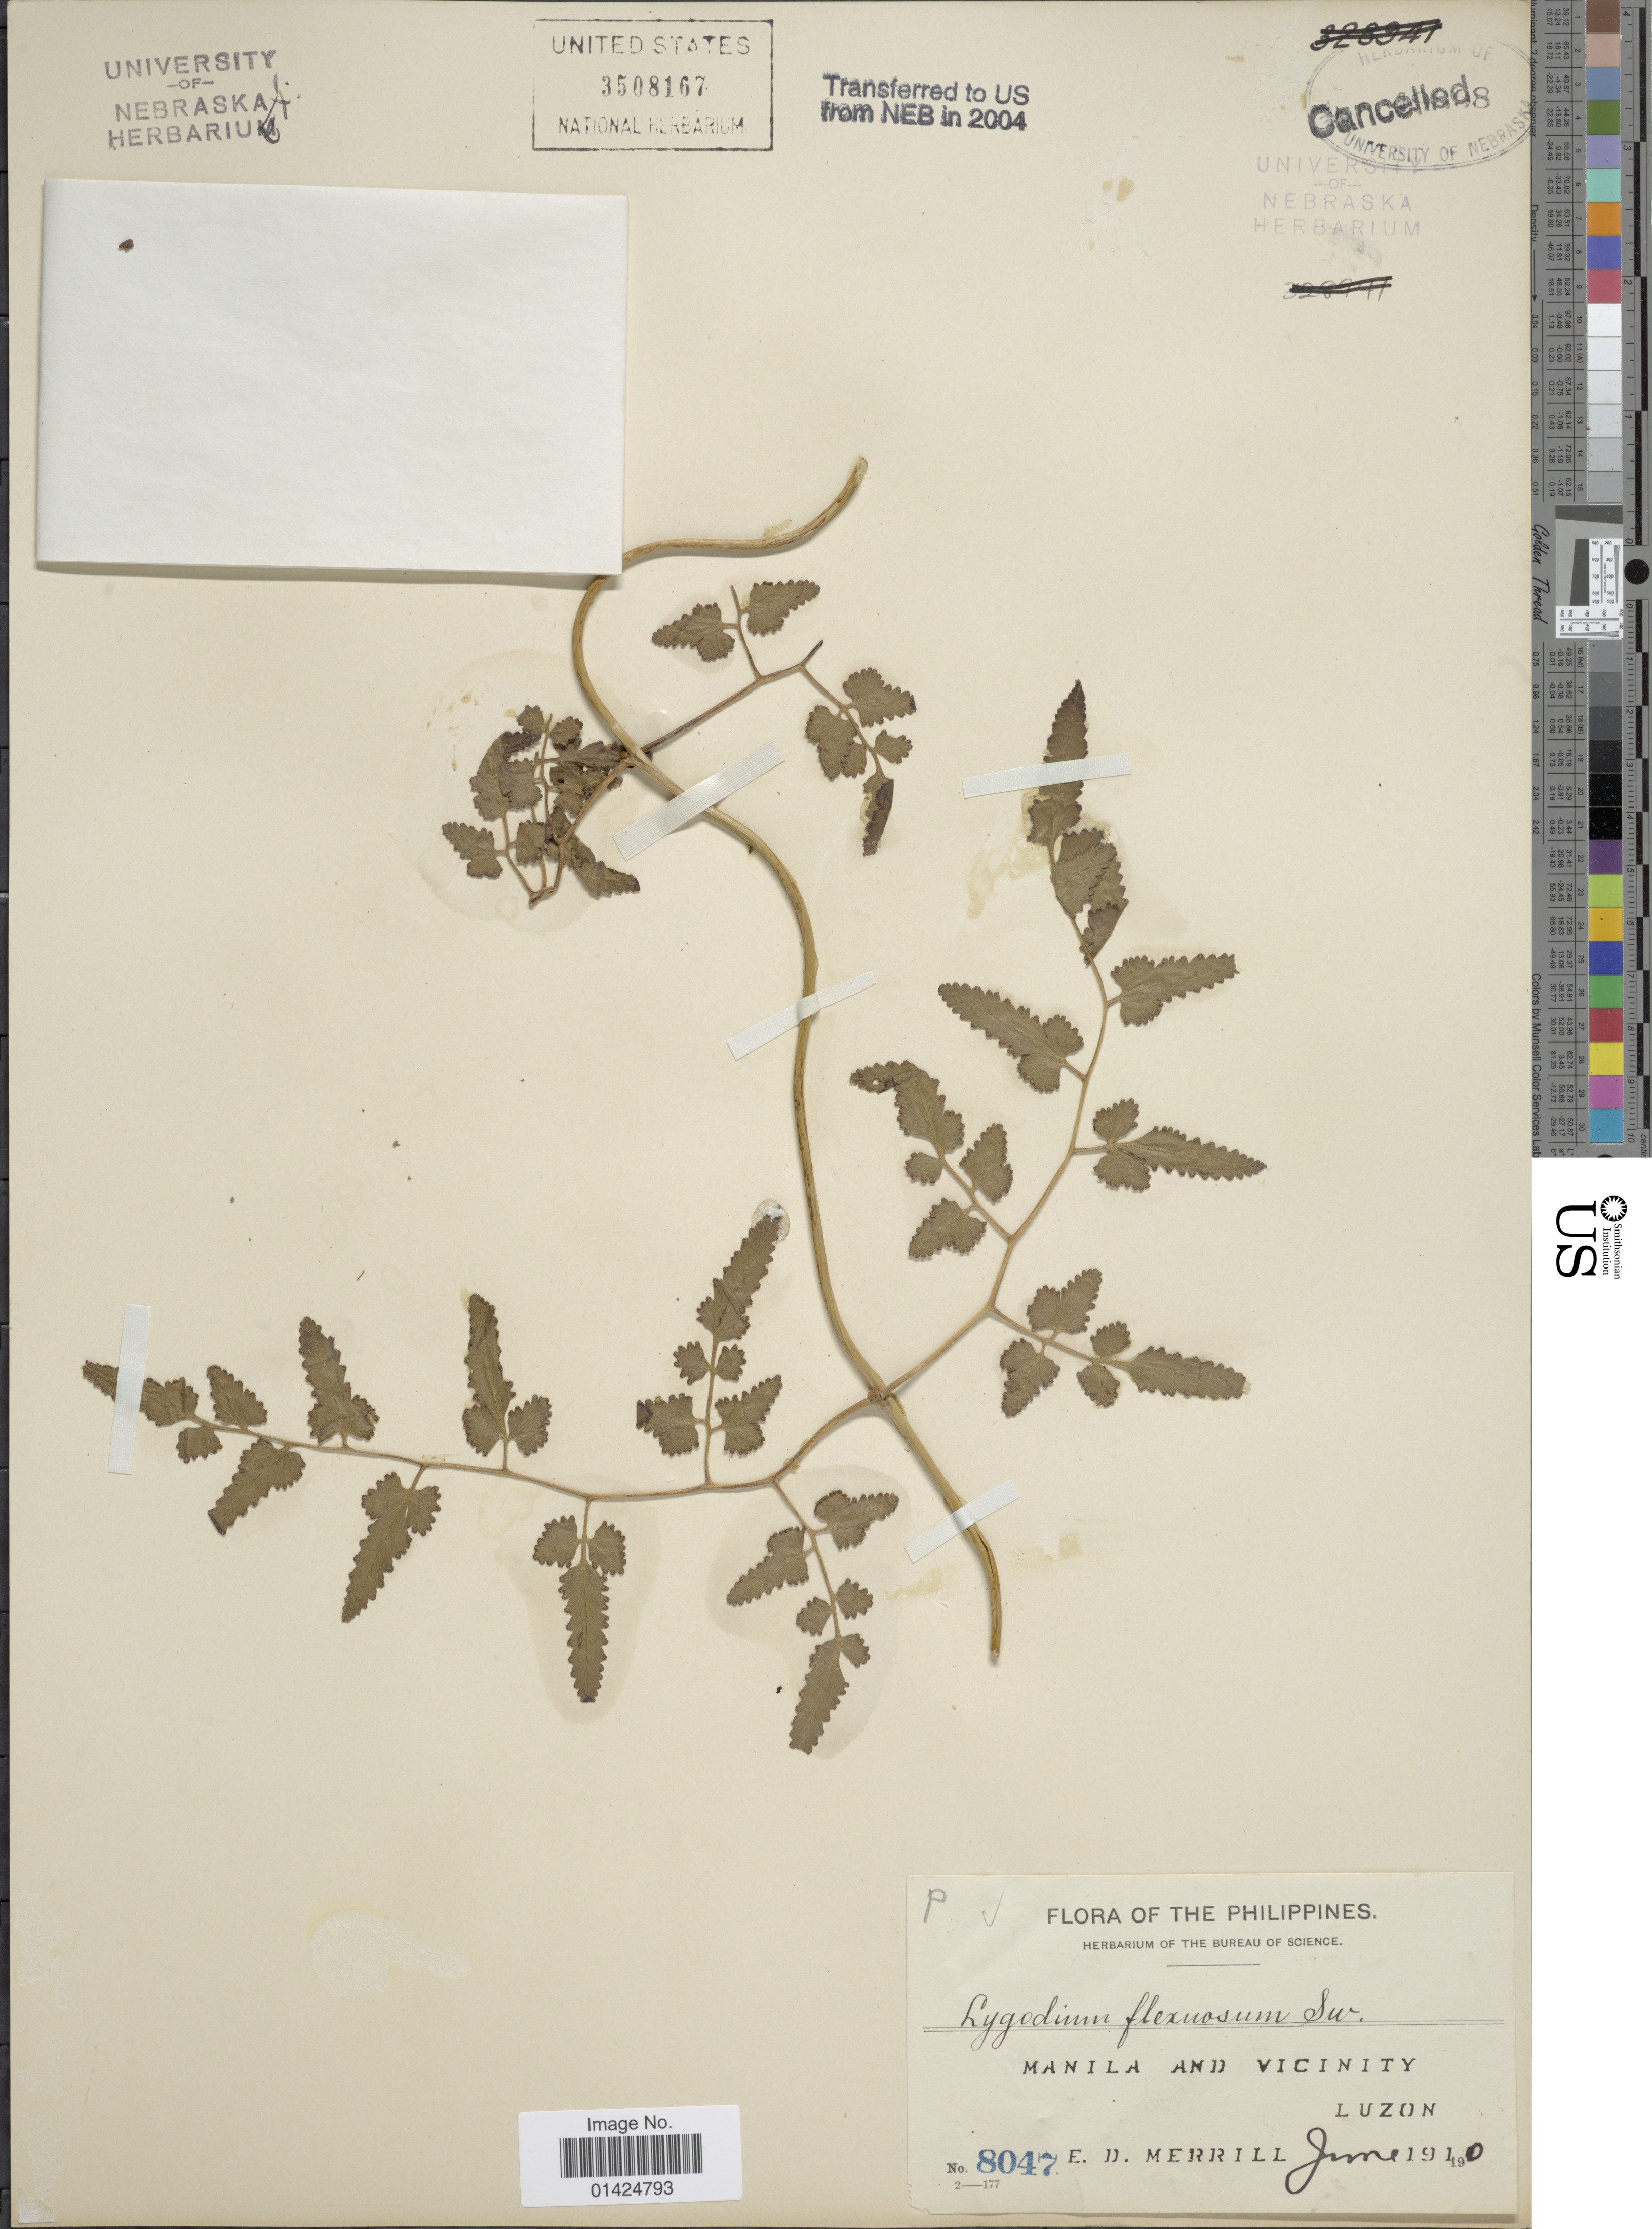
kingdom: Plantae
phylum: Tracheophyta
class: Polypodiopsida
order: Schizaeales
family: Lygodiaceae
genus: Lygodium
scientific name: Lygodium flexuosum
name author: Sw.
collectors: E. D. Merrill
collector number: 8047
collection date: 1910-06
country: Philippines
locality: Manila and vicinity Luzon.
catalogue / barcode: US 3508167